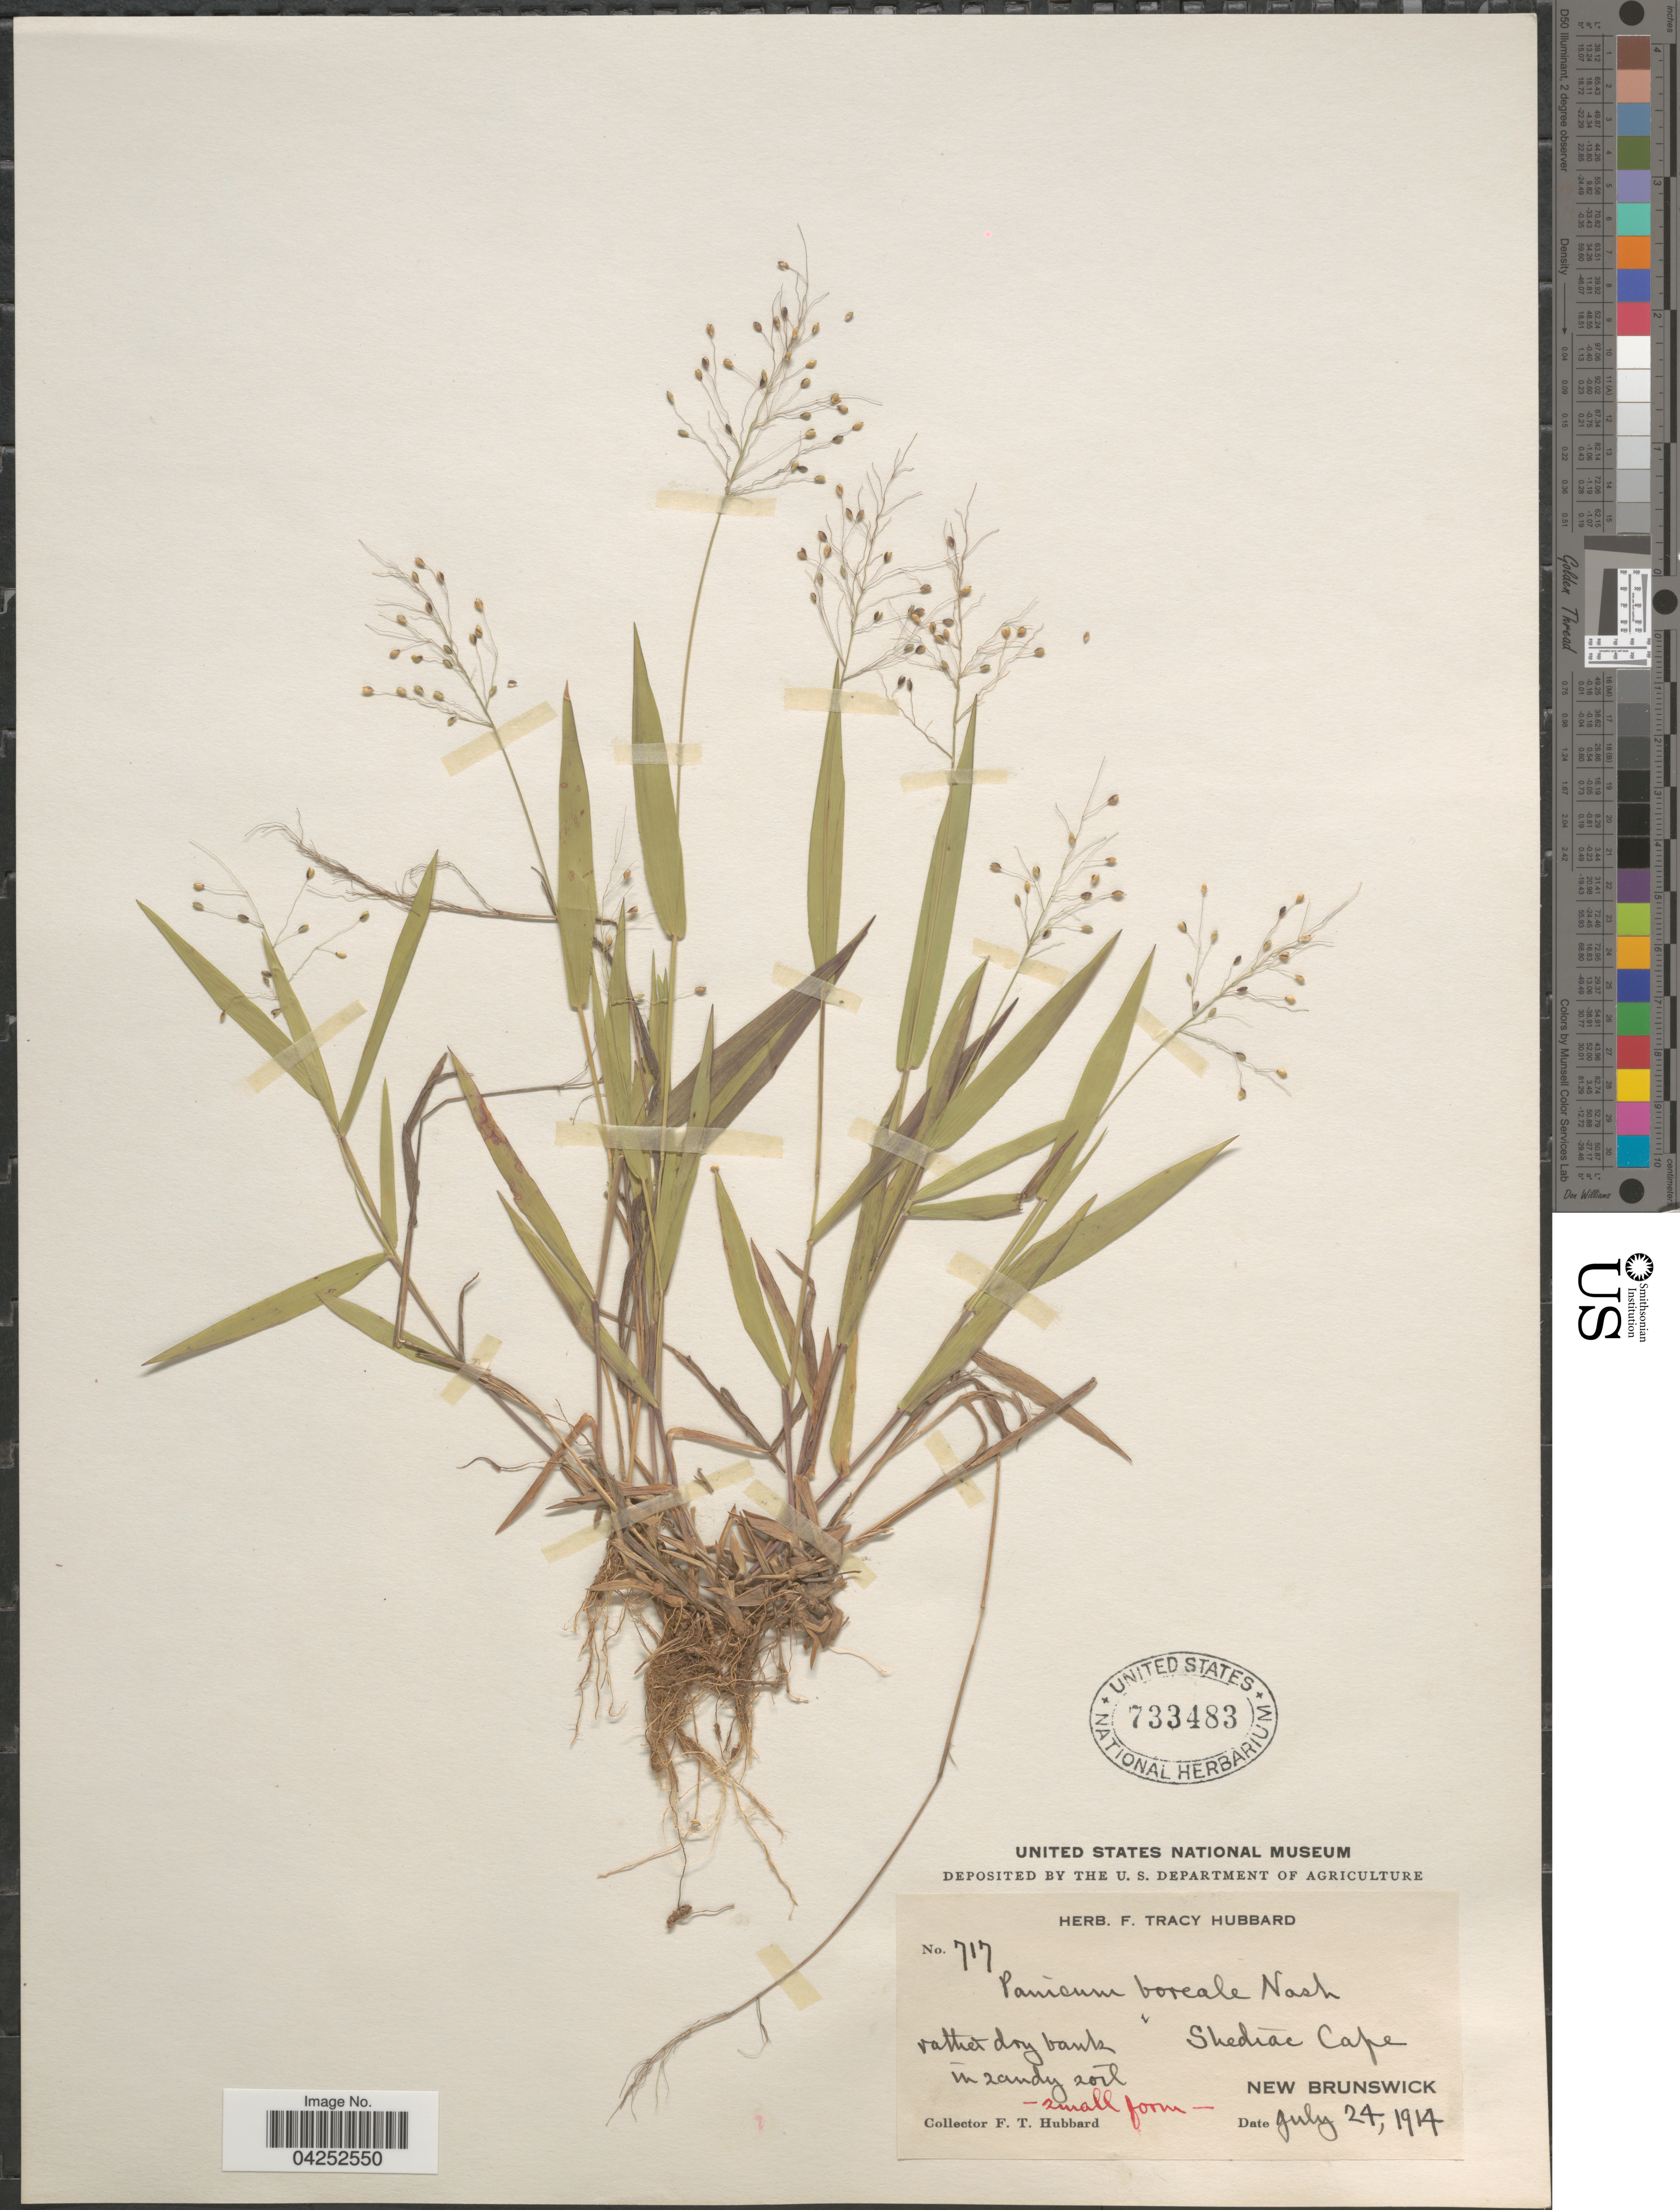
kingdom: Plantae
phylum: Tracheophyta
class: Liliopsida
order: Poales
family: Poaceae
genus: Dichanthelium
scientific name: Dichanthelium boreale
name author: (Nash) Freckmann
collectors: F. T. Hubbard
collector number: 717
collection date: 1914-07-24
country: Canada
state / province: New Brunswick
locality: Shediac Cape.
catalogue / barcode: US 733483